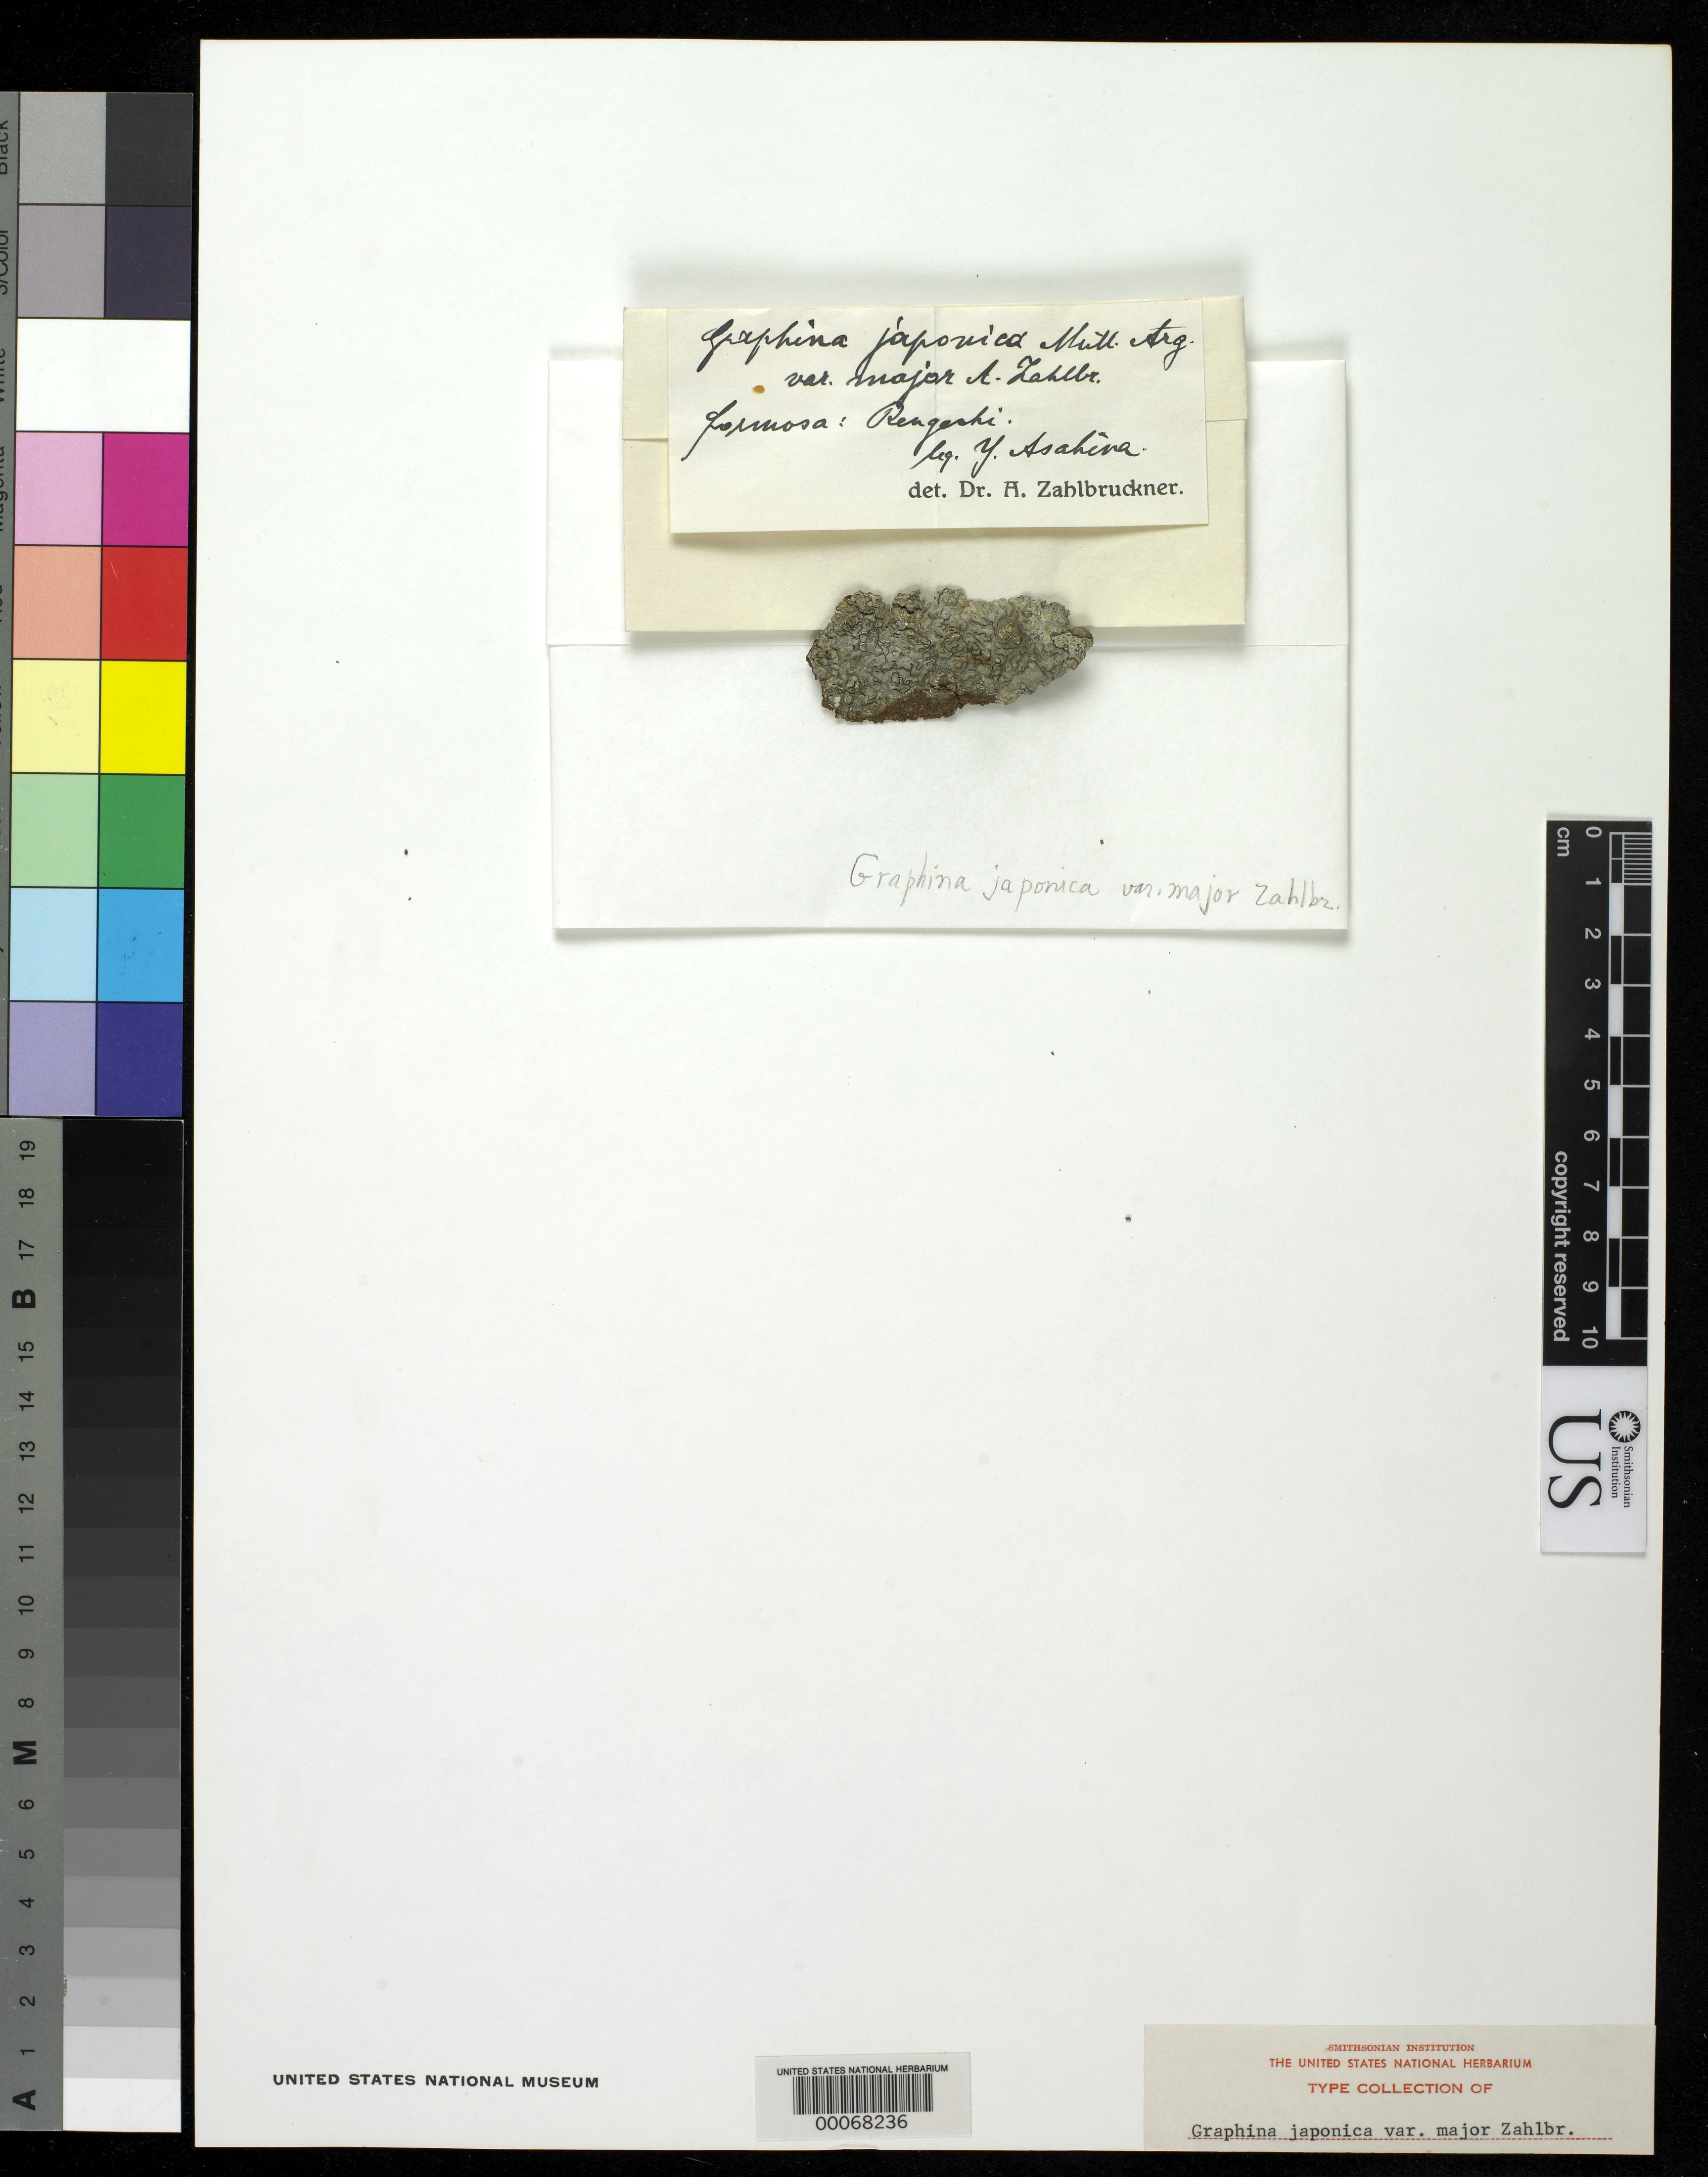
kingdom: Fungi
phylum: Ascomycota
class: Lecanoromycetes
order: Ostropales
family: Graphidaceae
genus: Graphina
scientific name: Graphina japonica var. major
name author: Zahlbr.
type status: Isosyntype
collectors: Y. Asahina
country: Taiwan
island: Taiwan [Formosa]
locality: Rengechi.